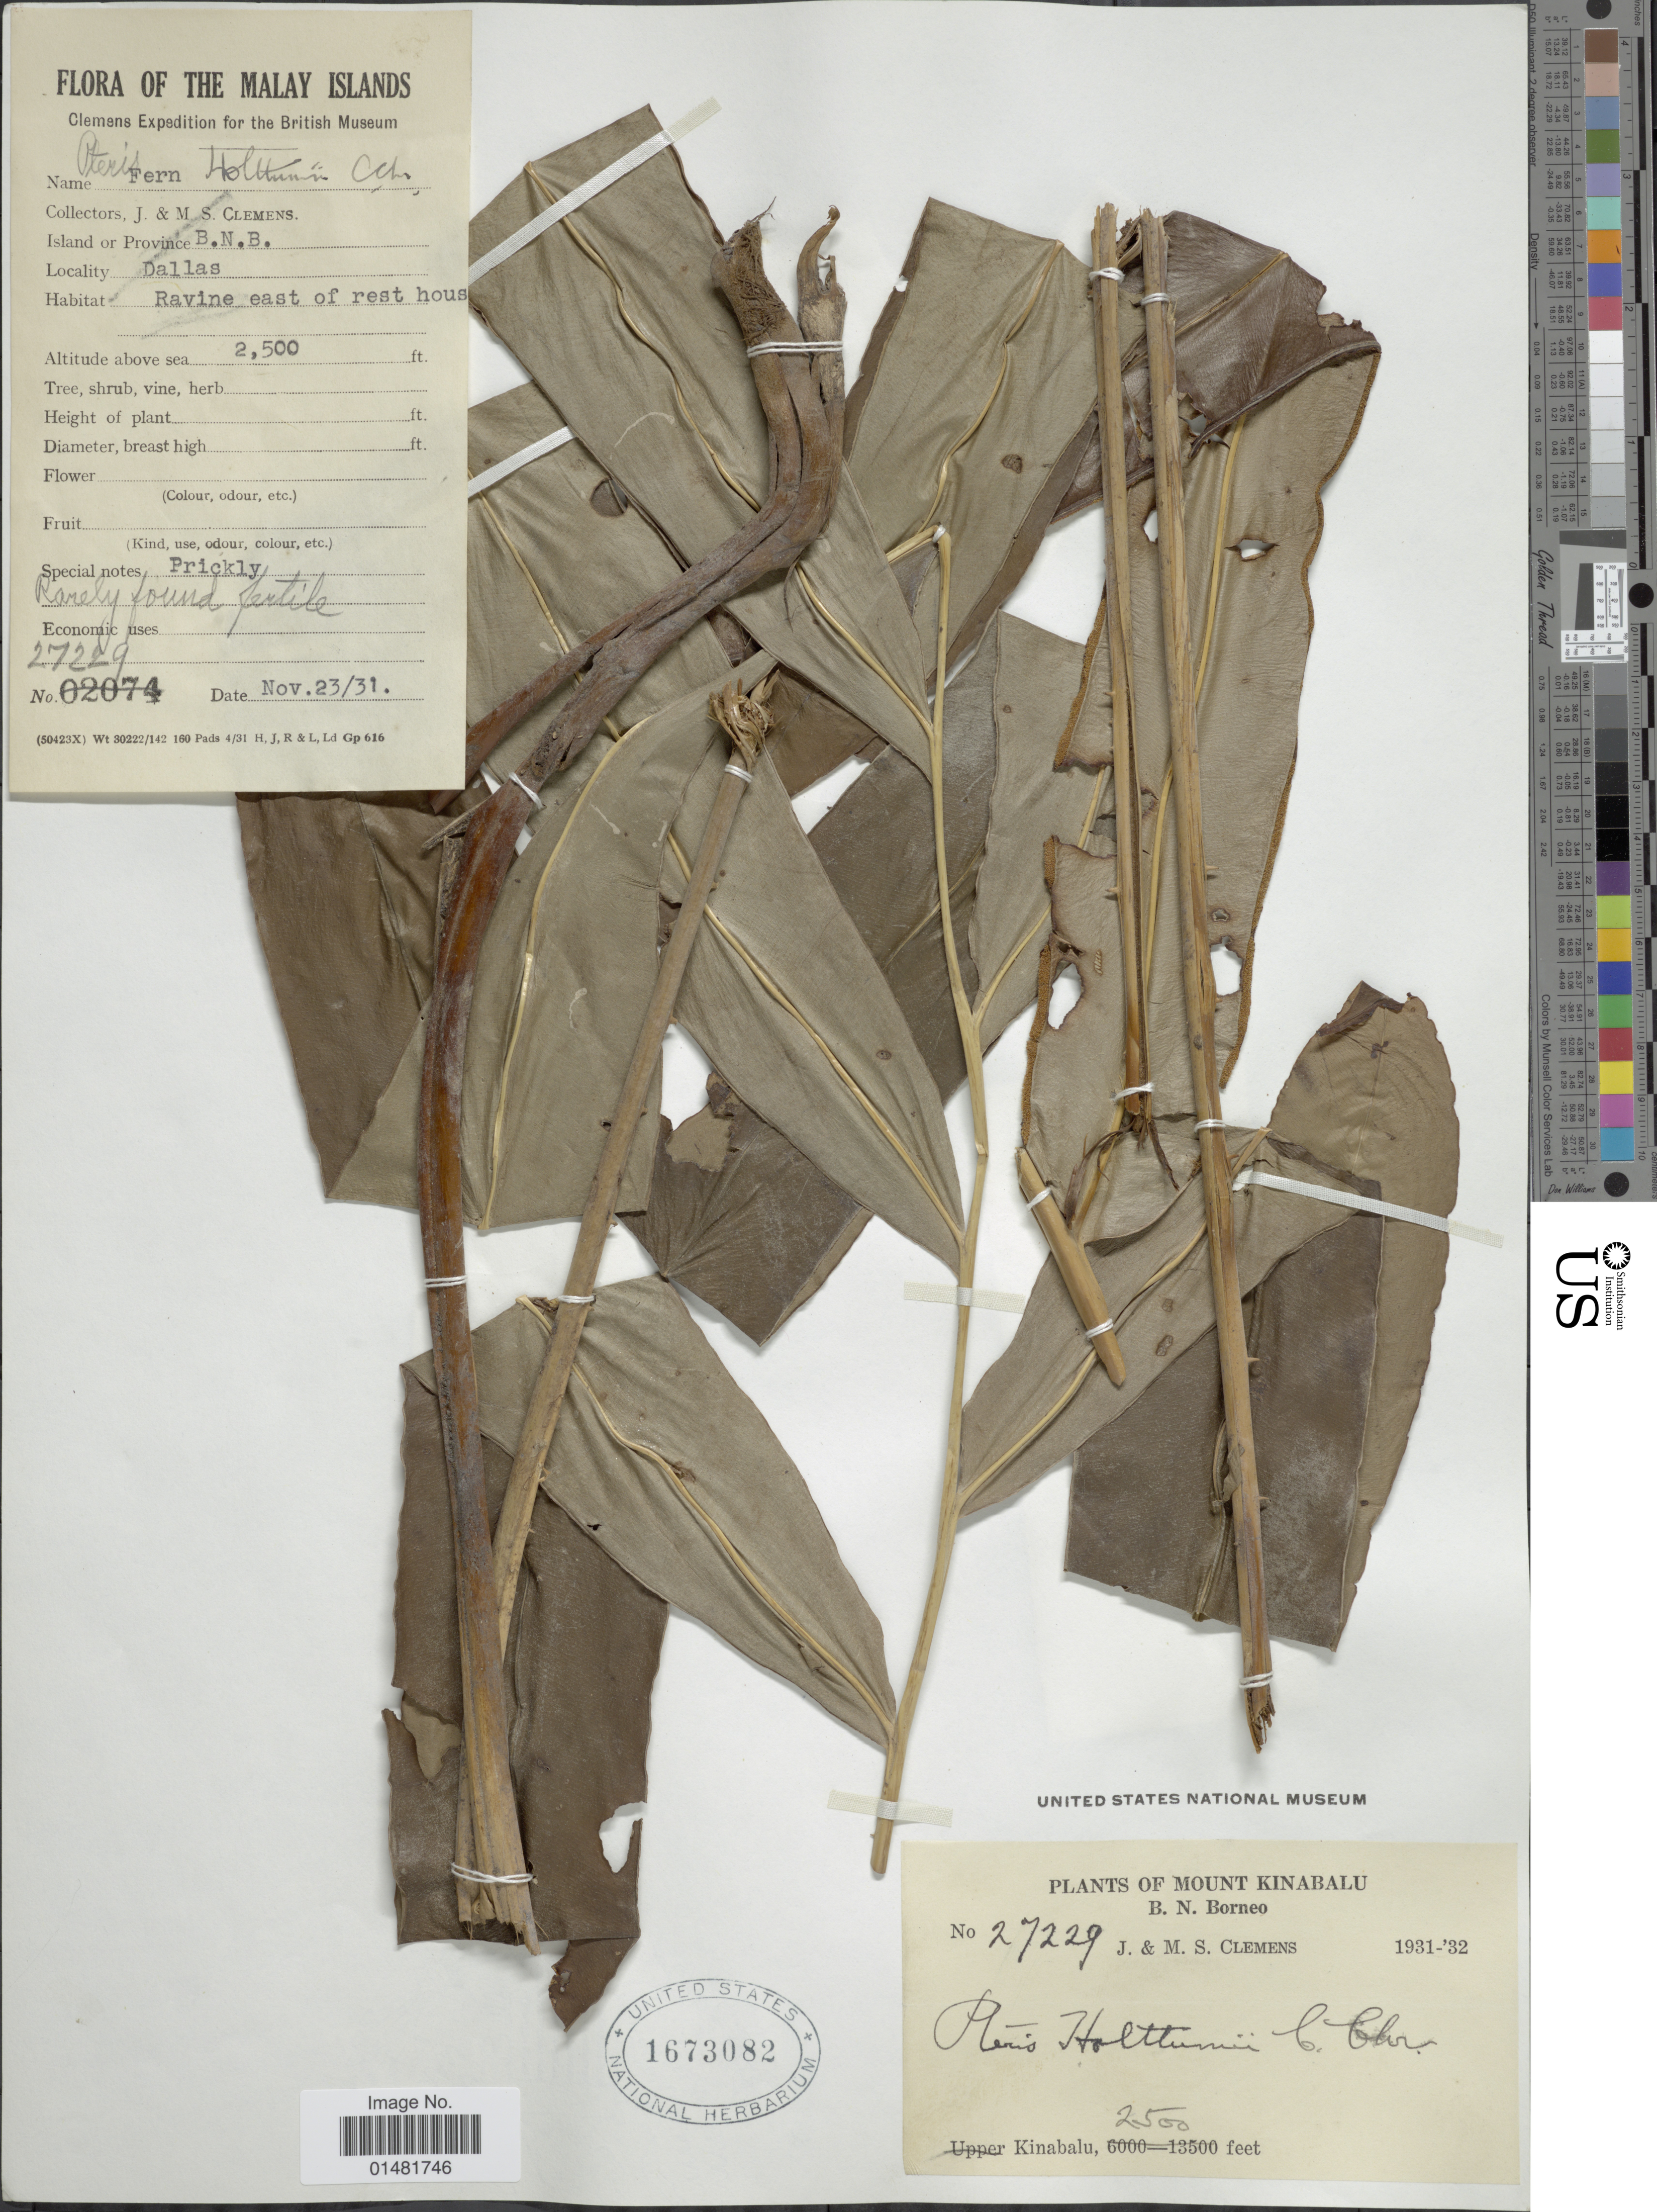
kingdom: Plantae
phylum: Tracheophyta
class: Polypodiopsida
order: Polypodiales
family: Pteridaceae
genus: Pteris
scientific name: Pteris holttumii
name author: C. Chr.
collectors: J. Clemens & M. S. Clemens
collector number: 27229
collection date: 1931-11-23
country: Malaysia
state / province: Sabah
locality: Mount Kinabalu, B.N. Borneo, Kinabalu, Dallas. Malay islands.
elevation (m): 762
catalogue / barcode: US 1673082